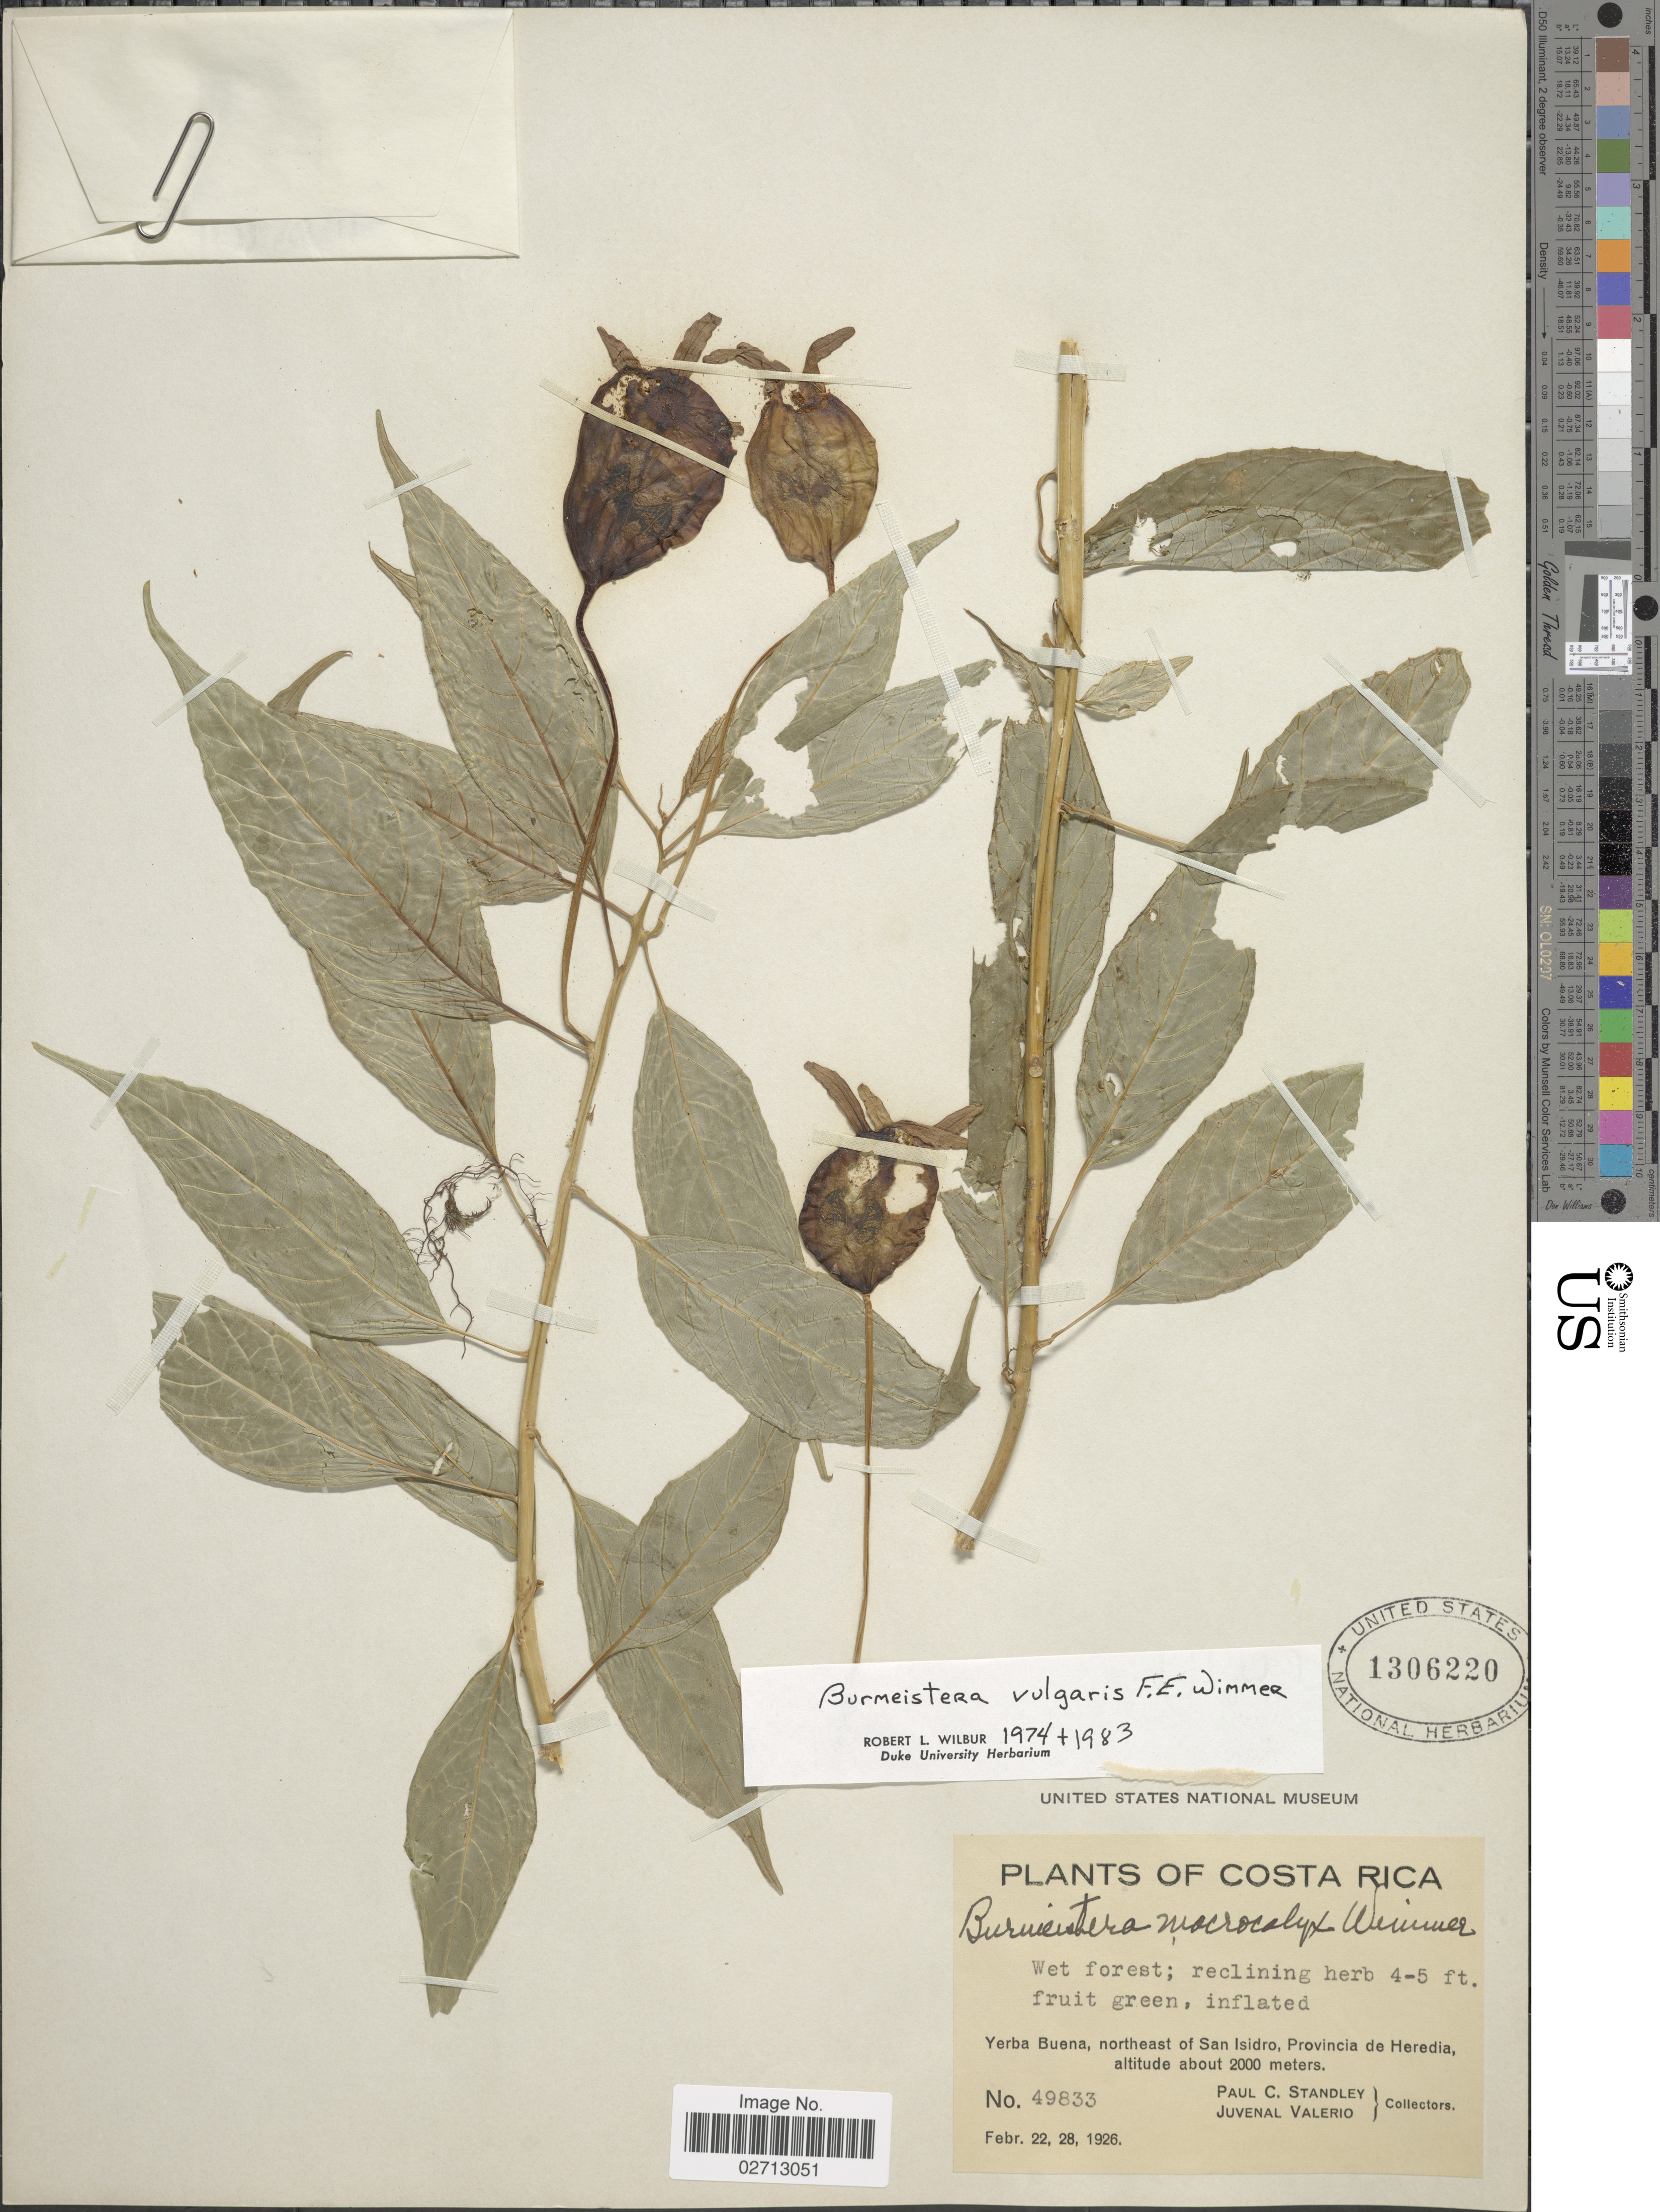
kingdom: Plantae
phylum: Tracheophyta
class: Magnoliopsida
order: Asterales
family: Campanulaceae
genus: Burmeistera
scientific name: Burmeistera vulgaris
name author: E. Wimm.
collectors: P. C. Standley & J. Valerio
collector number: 49833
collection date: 1926-02-22/1926-02-28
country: Costa Rica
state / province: Heredia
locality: Yerba Buena, northeast of San Isidro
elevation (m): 2000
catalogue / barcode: US 1306220